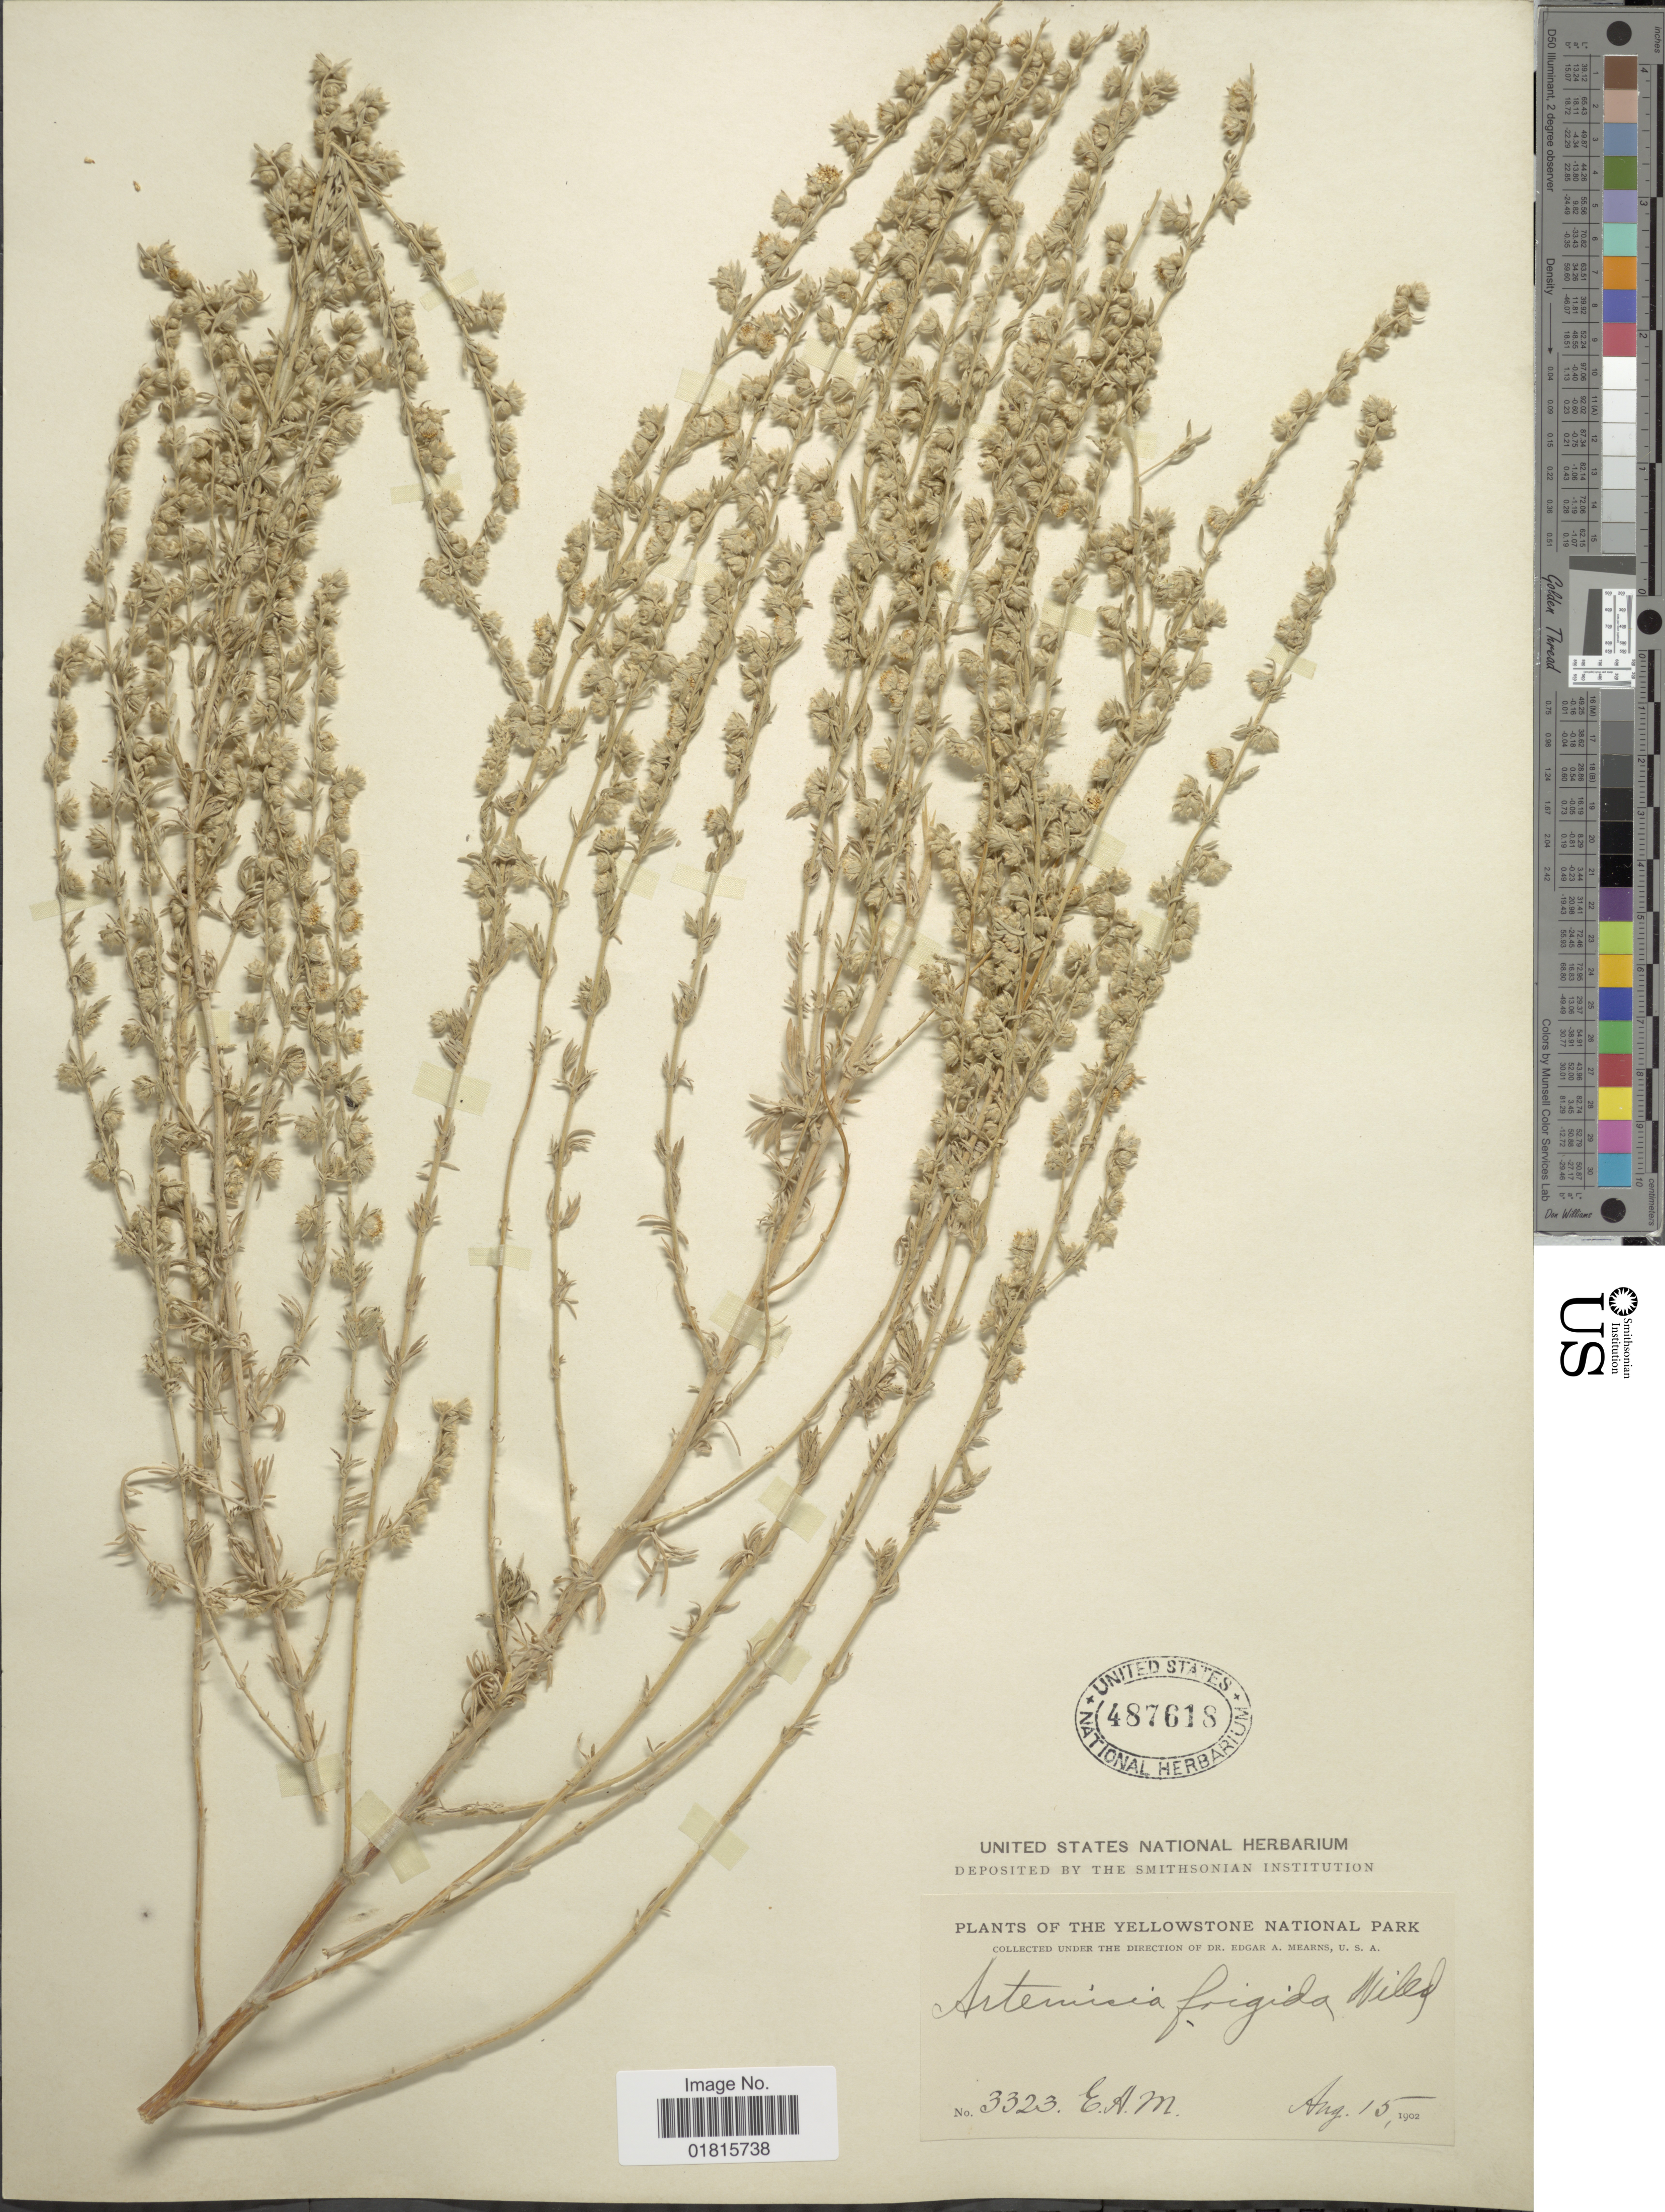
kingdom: Plantae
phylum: Tracheophyta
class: Magnoliopsida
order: Asterales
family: Asteraceae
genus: Artemisia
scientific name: Artemisia frigida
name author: Willd.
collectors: E. A. Mearns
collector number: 3323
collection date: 1902-08-15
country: United States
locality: The Yellowstone National Park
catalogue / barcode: US 487618